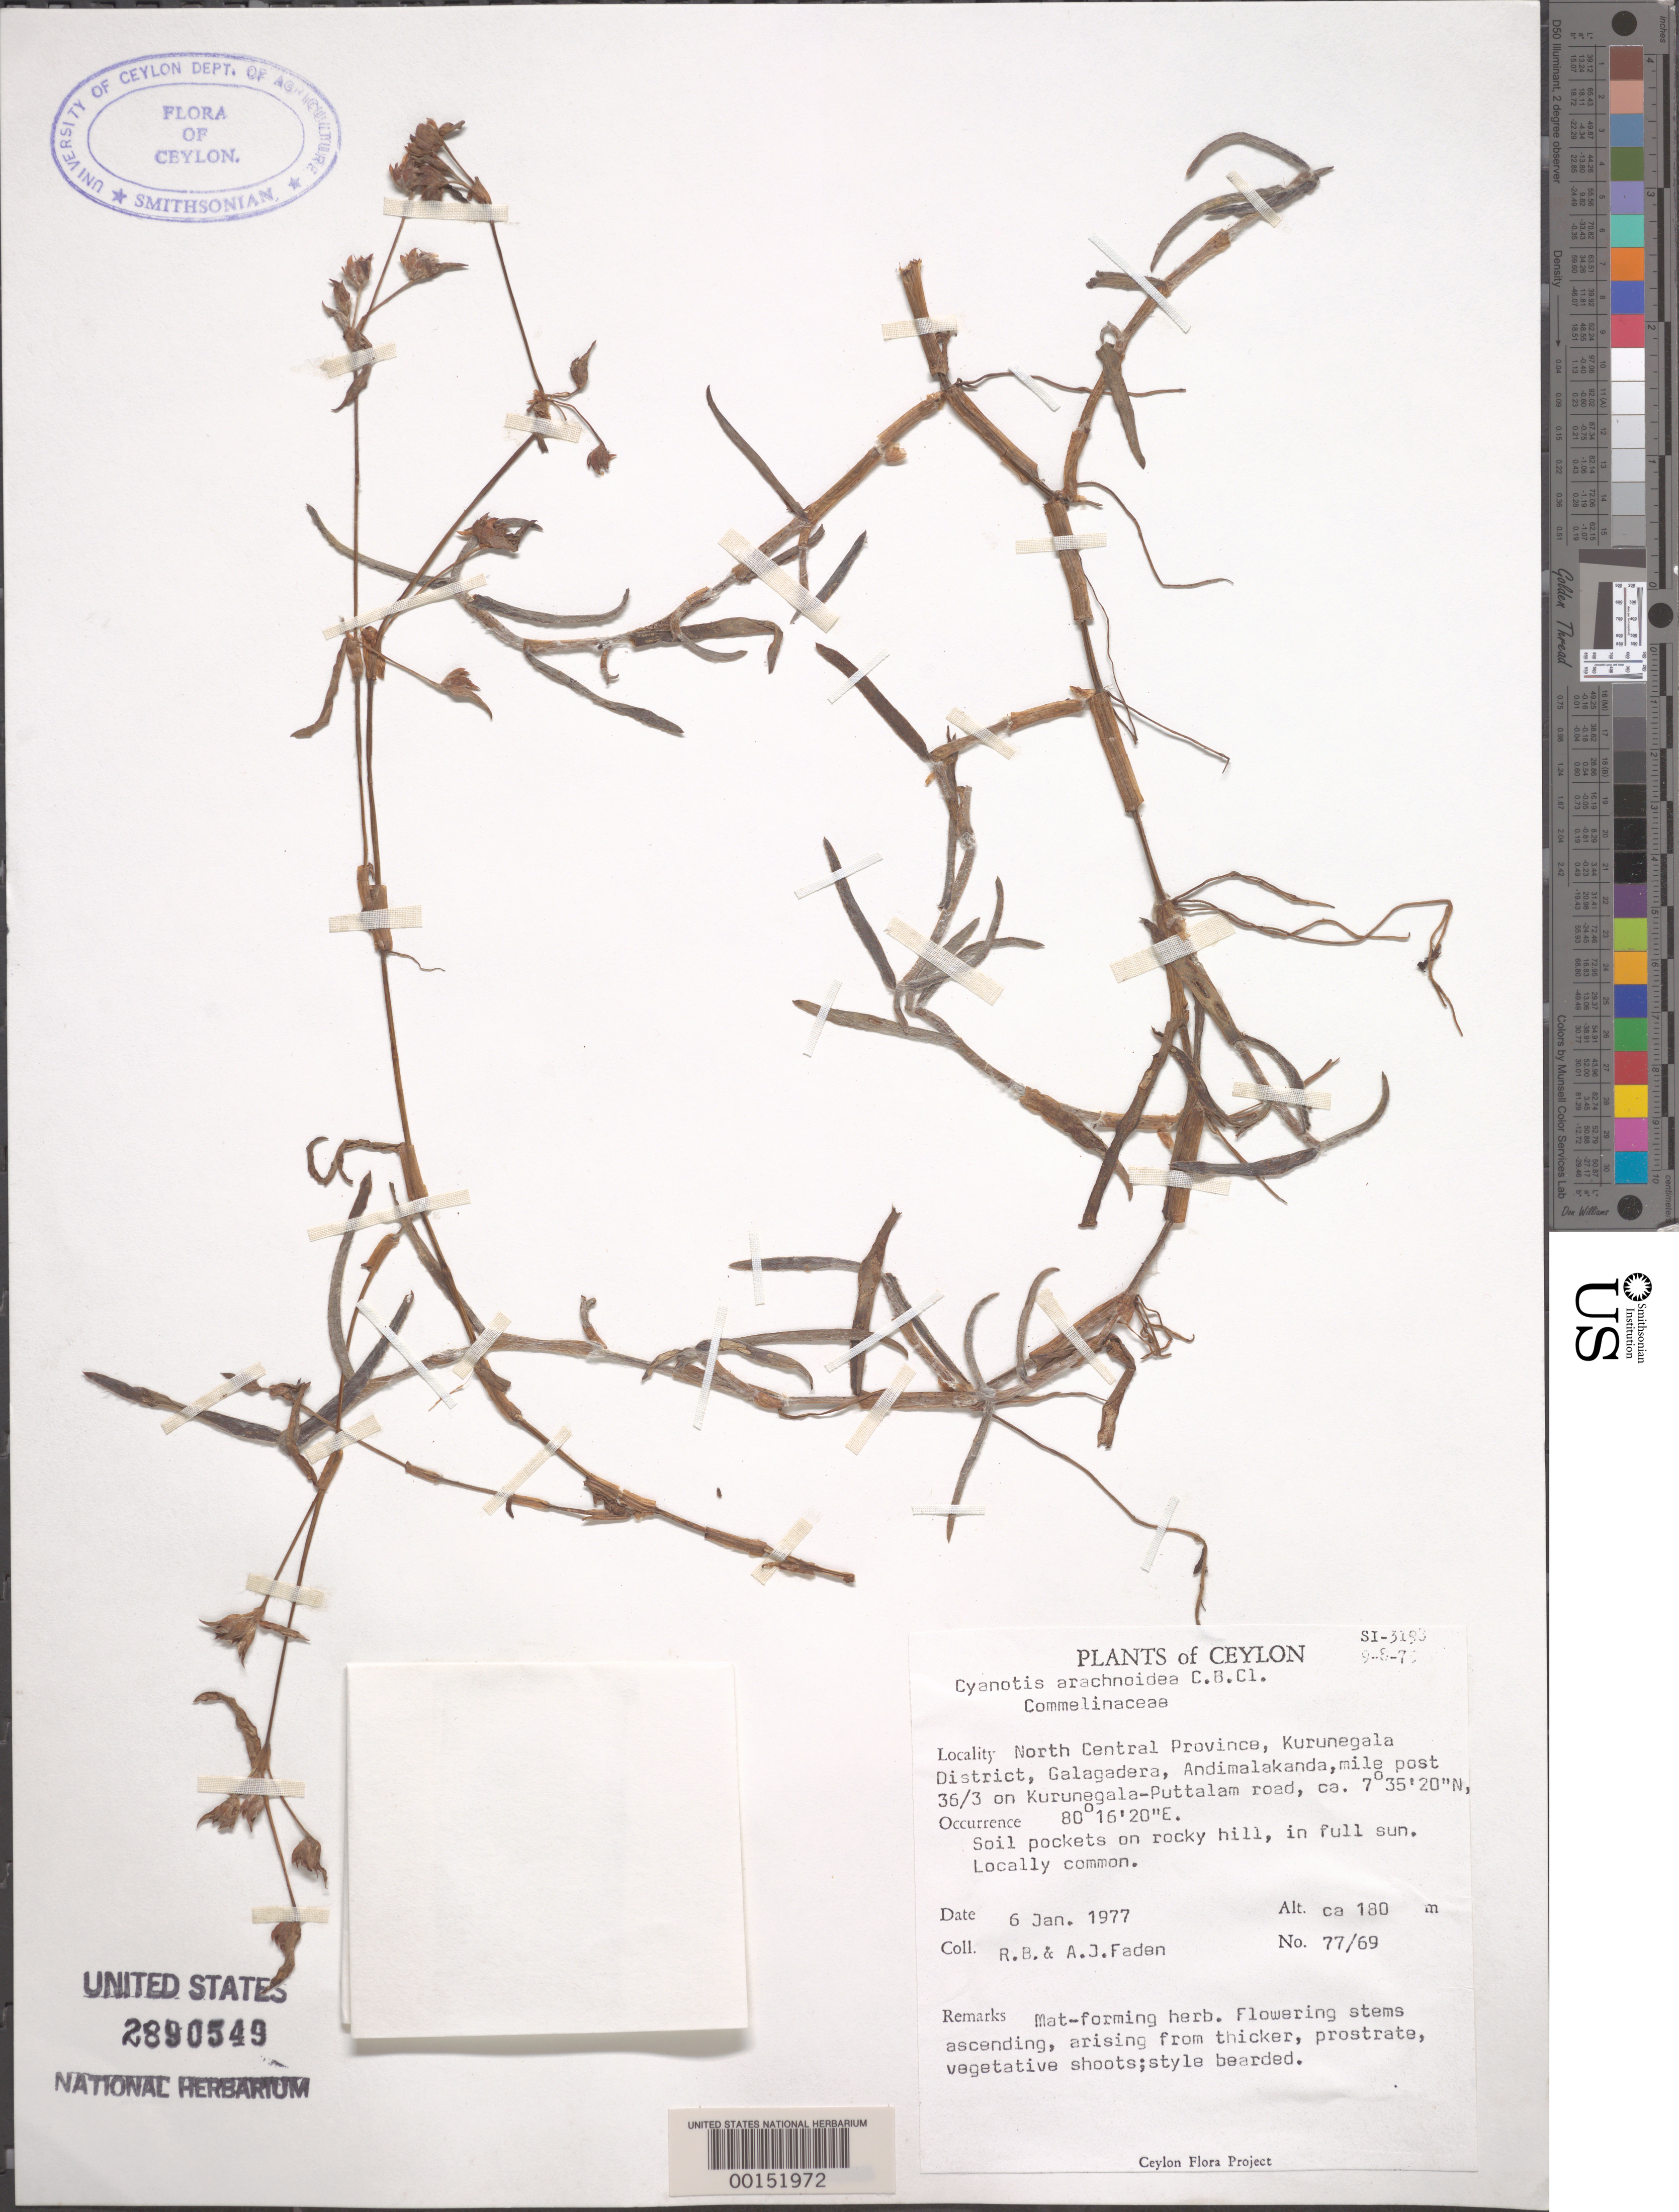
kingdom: Plantae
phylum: Tracheophyta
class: Liliopsida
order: Commelinales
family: Commelinaceae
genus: Cyanotis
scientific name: Cyanotis thwaitesii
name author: Hassk.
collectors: R. B. Faden & A. J. Faden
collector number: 77/69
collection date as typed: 06 Jan 1977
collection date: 1977-01-06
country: Sri Lanka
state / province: North Central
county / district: Kurunegala Dist.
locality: Galagadera; andimalakanda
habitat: Soil pockets on rocky hill, full sun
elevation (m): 180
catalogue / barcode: US 2890549